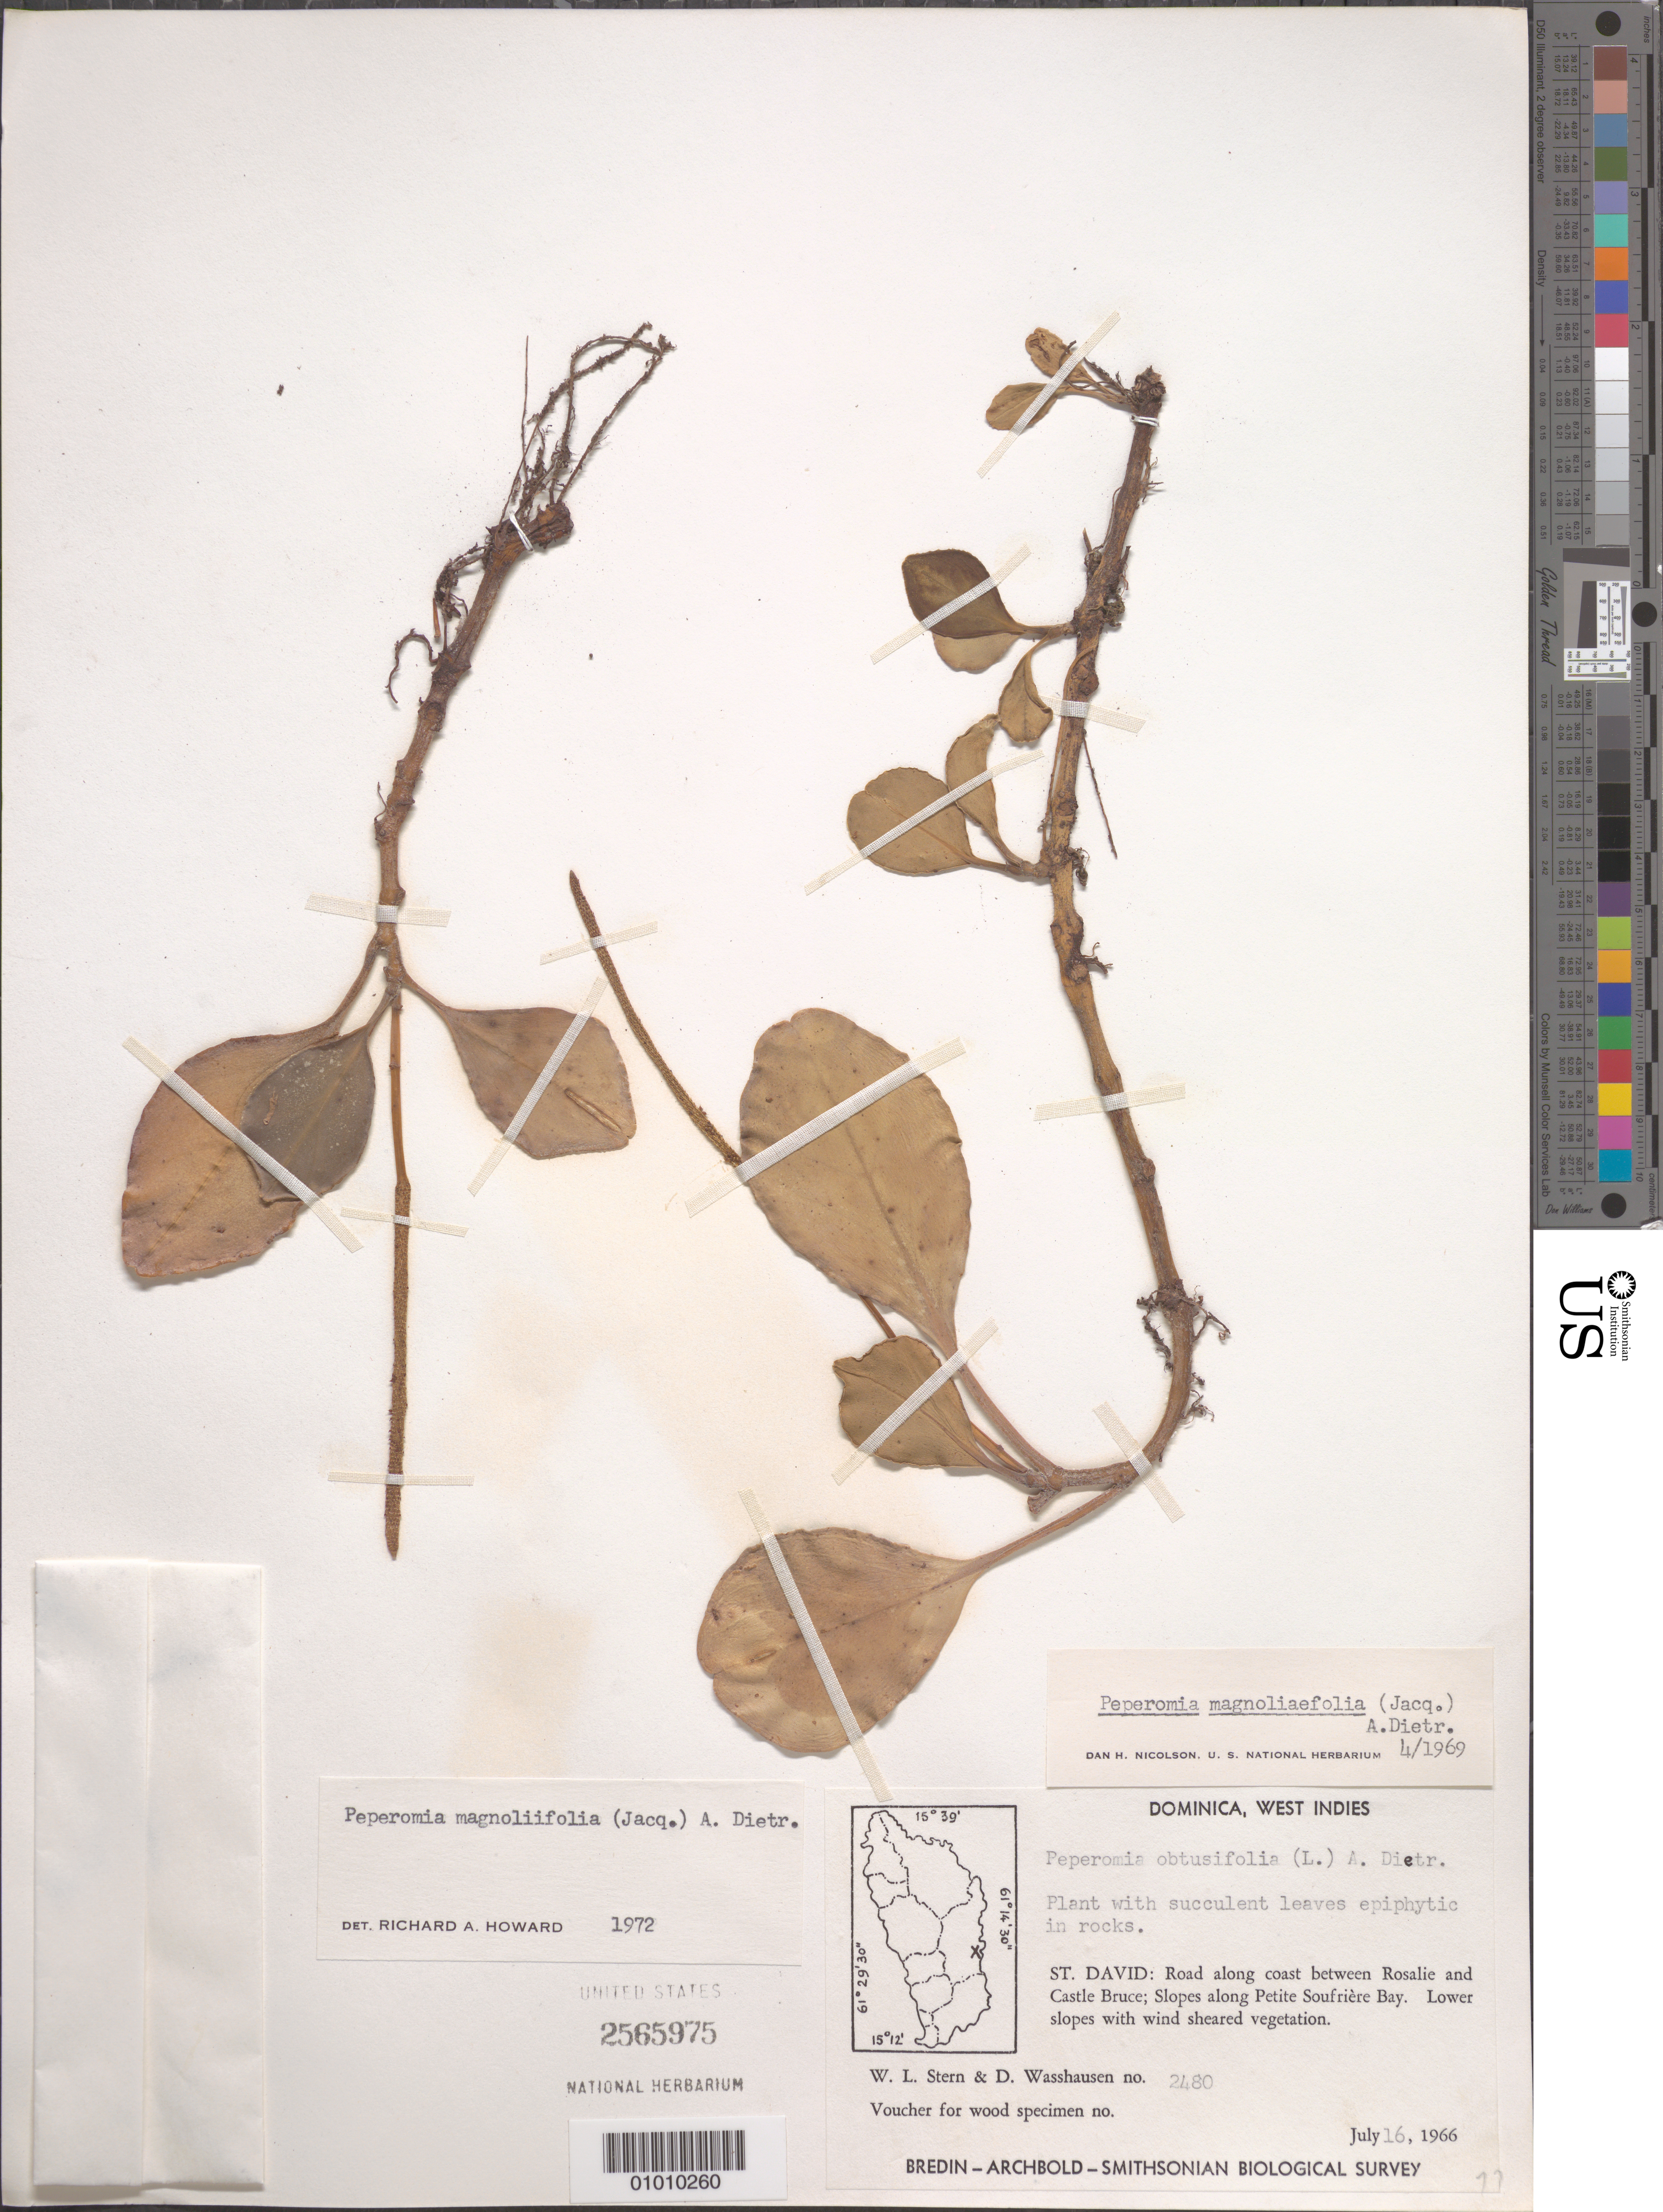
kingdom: Plantae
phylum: Tracheophyta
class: Magnoliopsida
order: Piperales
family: Piperaceae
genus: Peperomia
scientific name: Peperomia magnoliifolia var. magnoliifolia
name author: (Jacq.) A. Dietr.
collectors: W. L. Stern & D. C. Wasshausen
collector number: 2480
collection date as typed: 16 Jul 1966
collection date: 1966-07-16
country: Dominica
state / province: St. David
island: Dominica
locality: St. David: Road along coast between Rosalie and Castle Bruce; slopes along Petite Soufriere Bay. Lower slopes with wind sheared vegetation.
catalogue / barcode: US 2565975